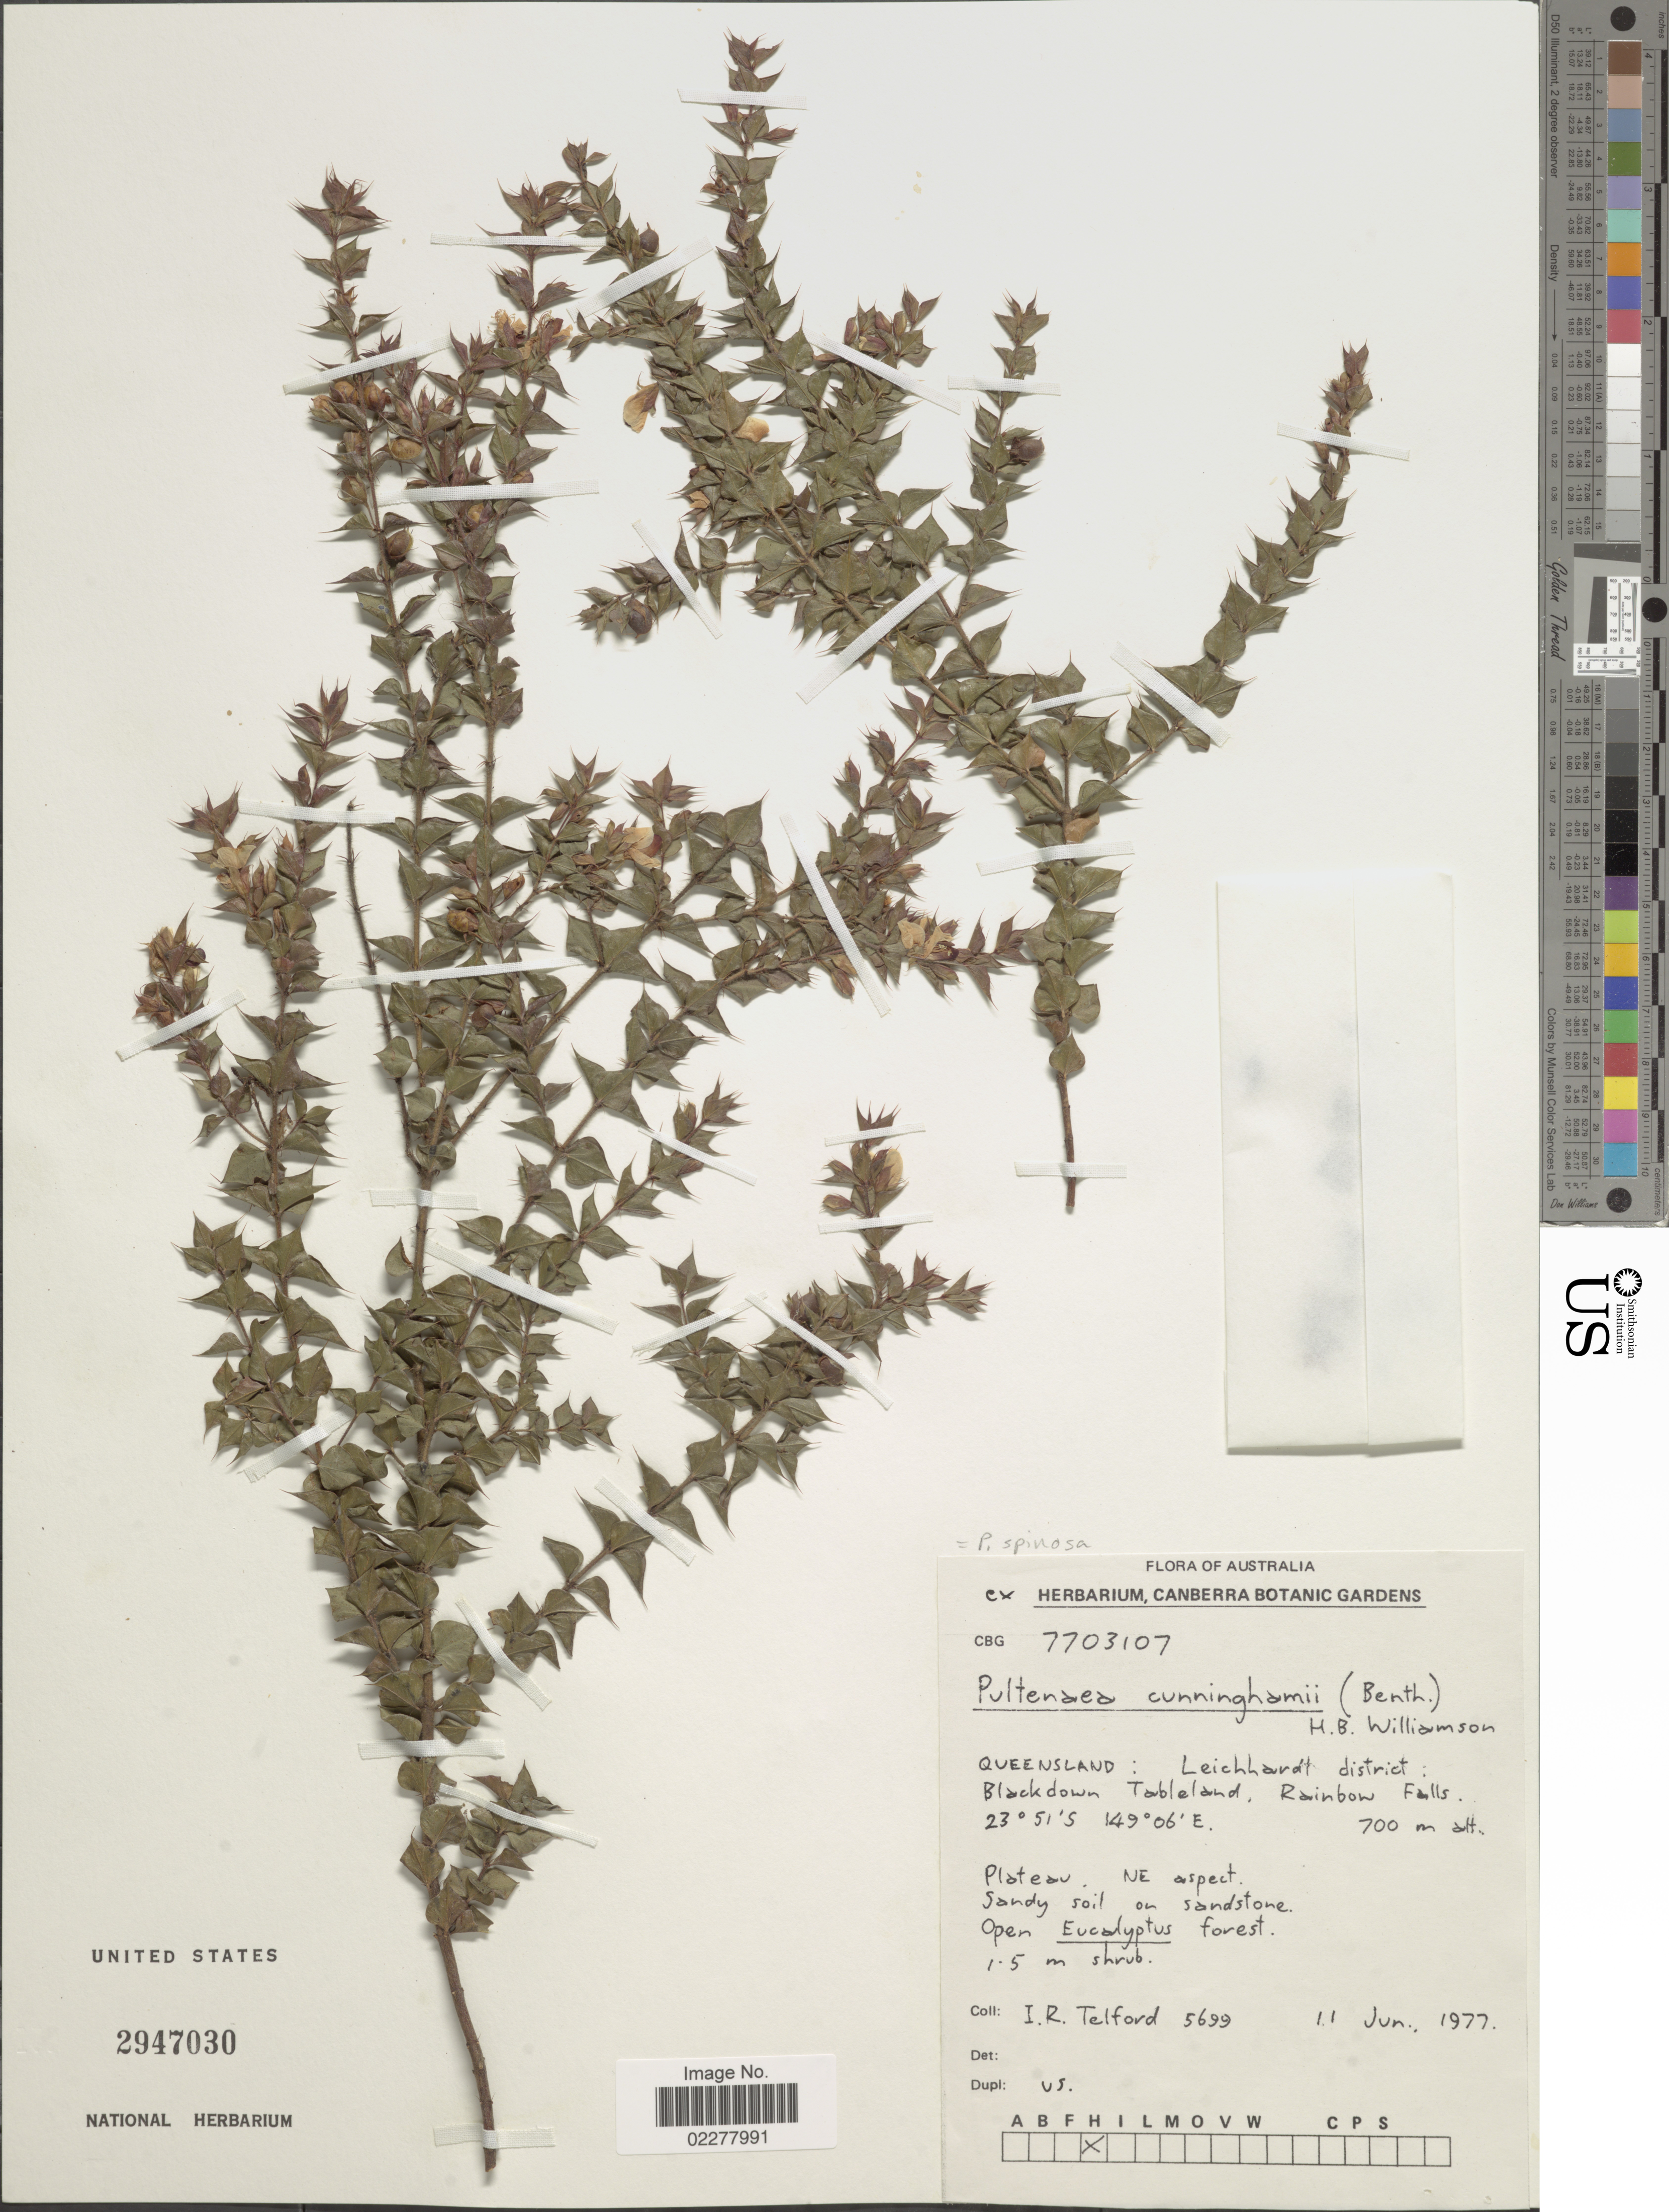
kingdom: Plantae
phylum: Tracheophyta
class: Magnoliopsida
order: Fabales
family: Fabaceae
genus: Pultenaea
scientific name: Pultenaea spinosa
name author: Will.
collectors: I. R. Telford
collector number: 5699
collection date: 1977-06-11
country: Australia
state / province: Queensland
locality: Leichhardt district; Blackdown Tableland. Rainbow Falls.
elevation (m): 700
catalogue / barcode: US 2947030